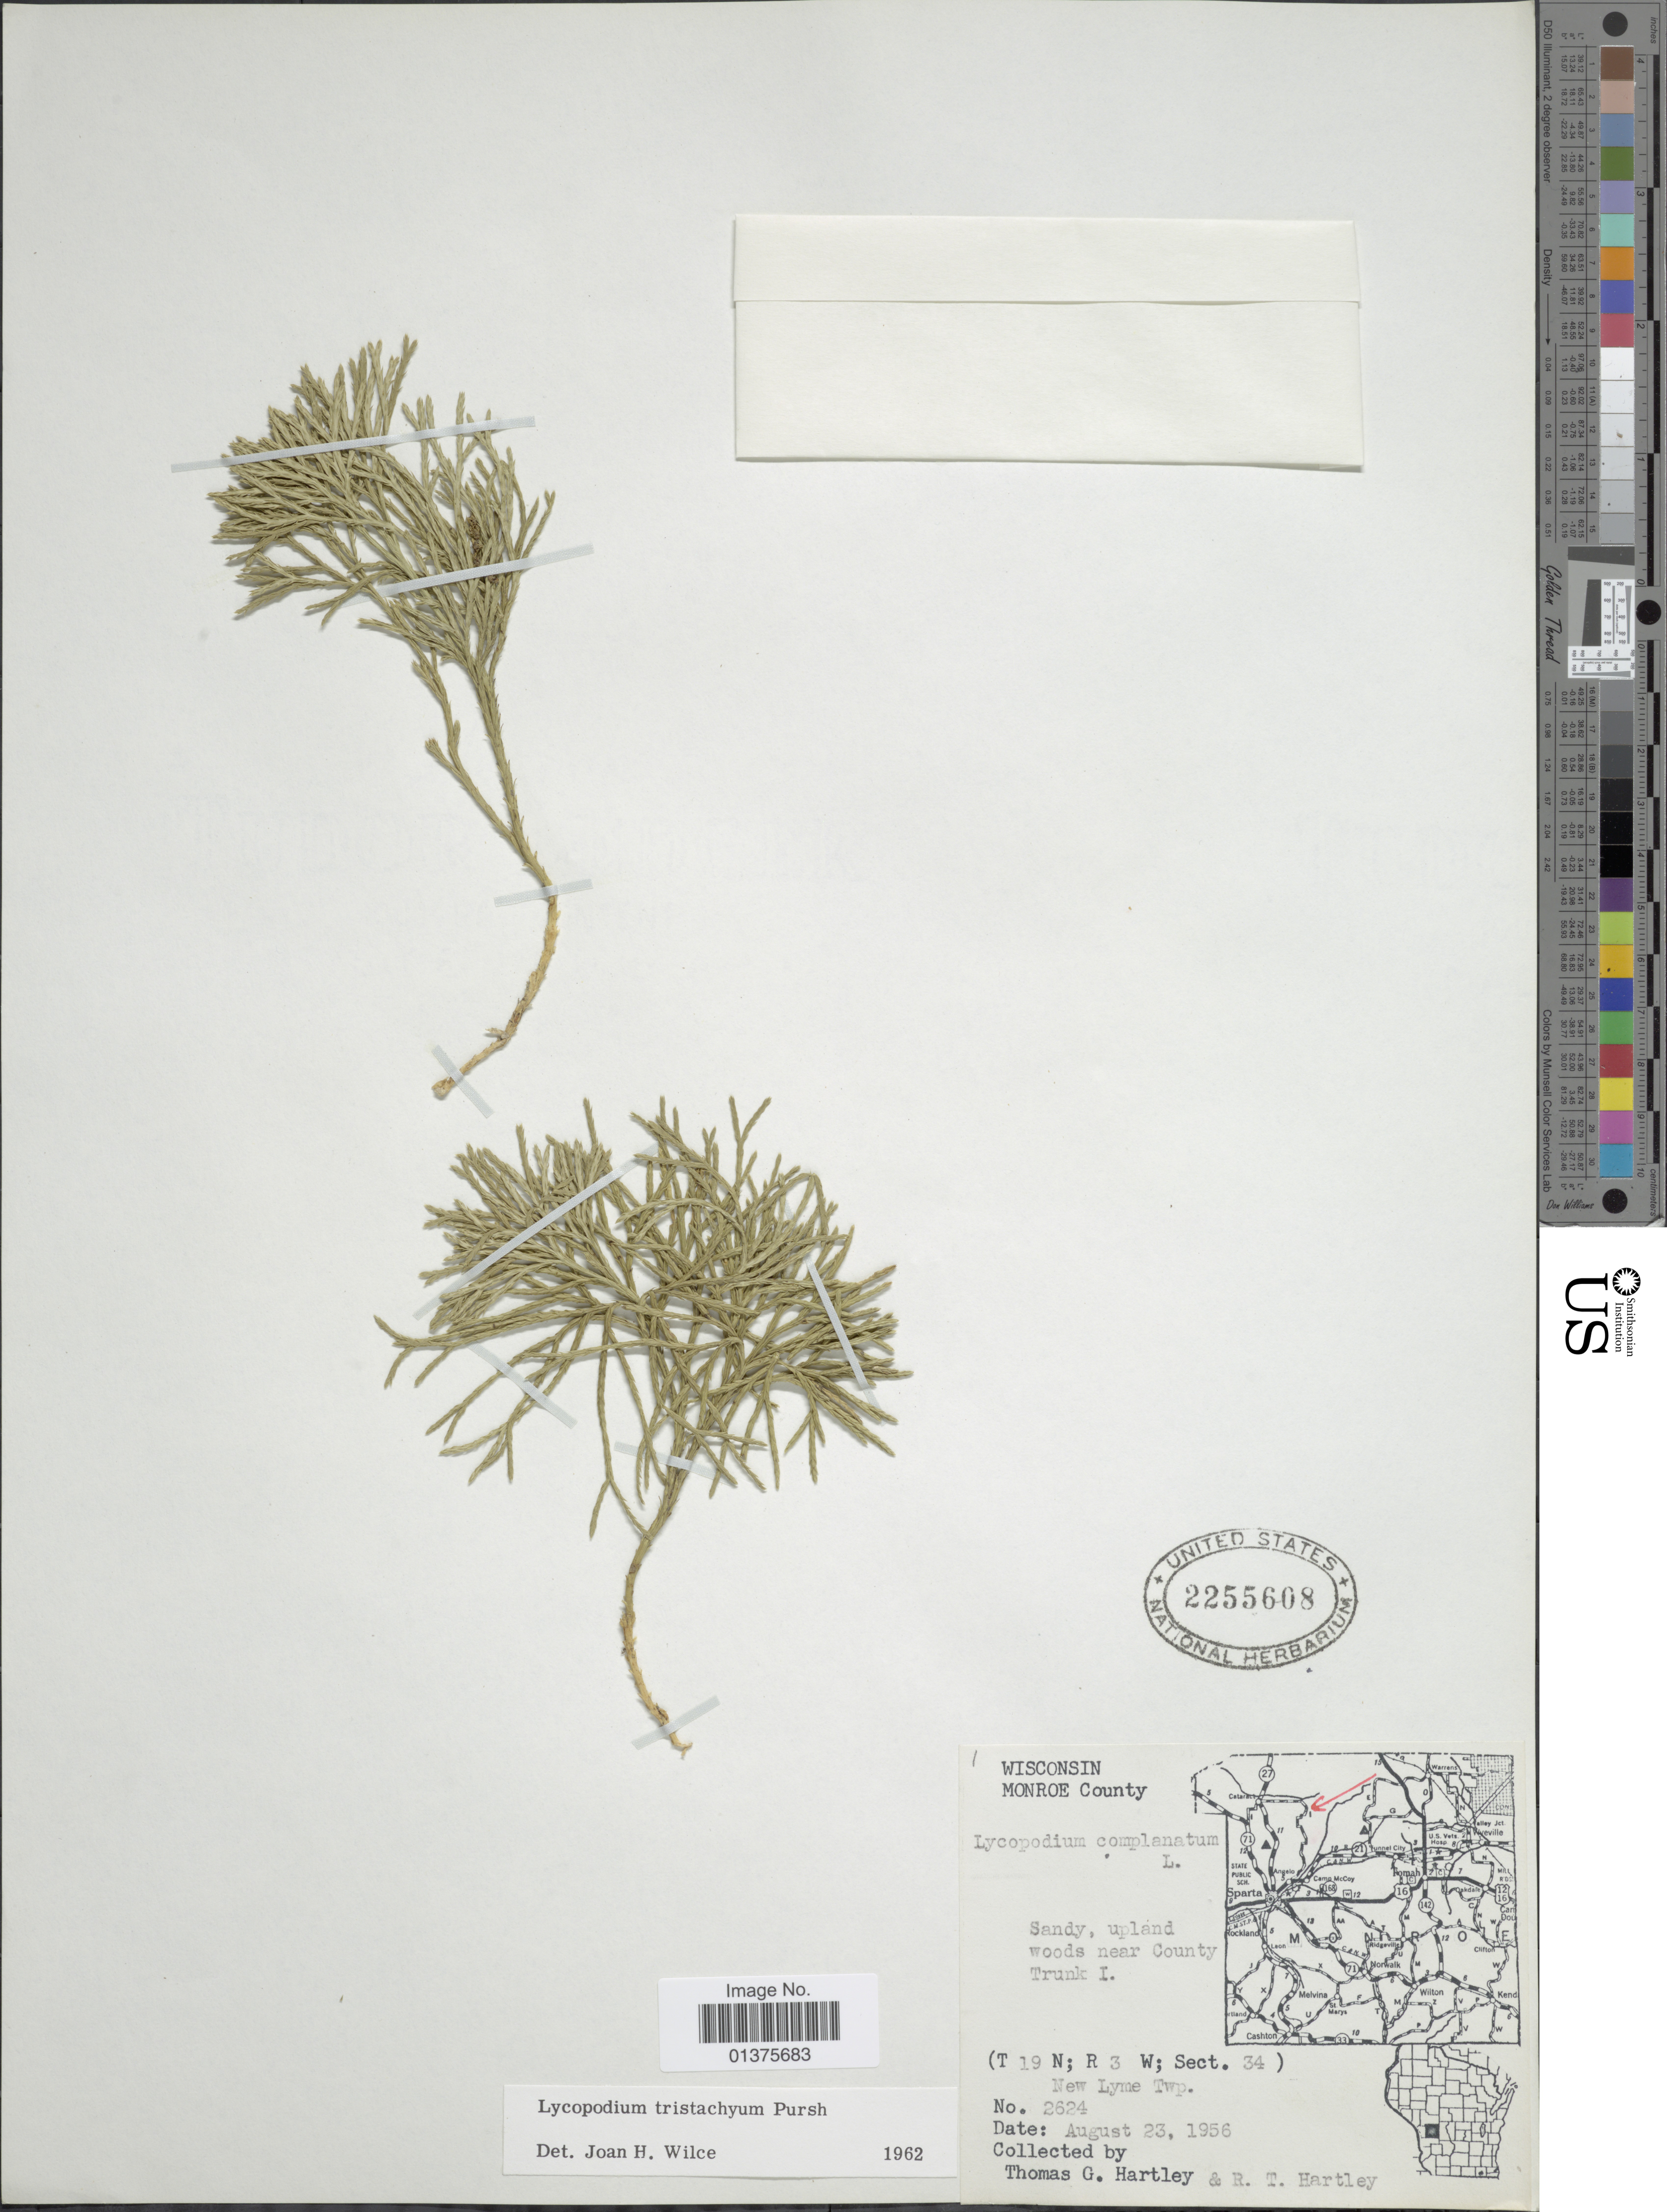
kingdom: Plantae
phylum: Tracheophyta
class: Lycopodiopsida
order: Lycopodiales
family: Lycopodiaceae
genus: Diphasiastrum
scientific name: Diphasiastrum tristachyum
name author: (Pursh) Holub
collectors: T. G. Hartley & R. T. Hartley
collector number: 2624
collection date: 1956-08-23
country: United States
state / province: Wisconsin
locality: Monroe county, New Lyme TWP., T19N;R3W; sect 34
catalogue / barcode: US 2255608